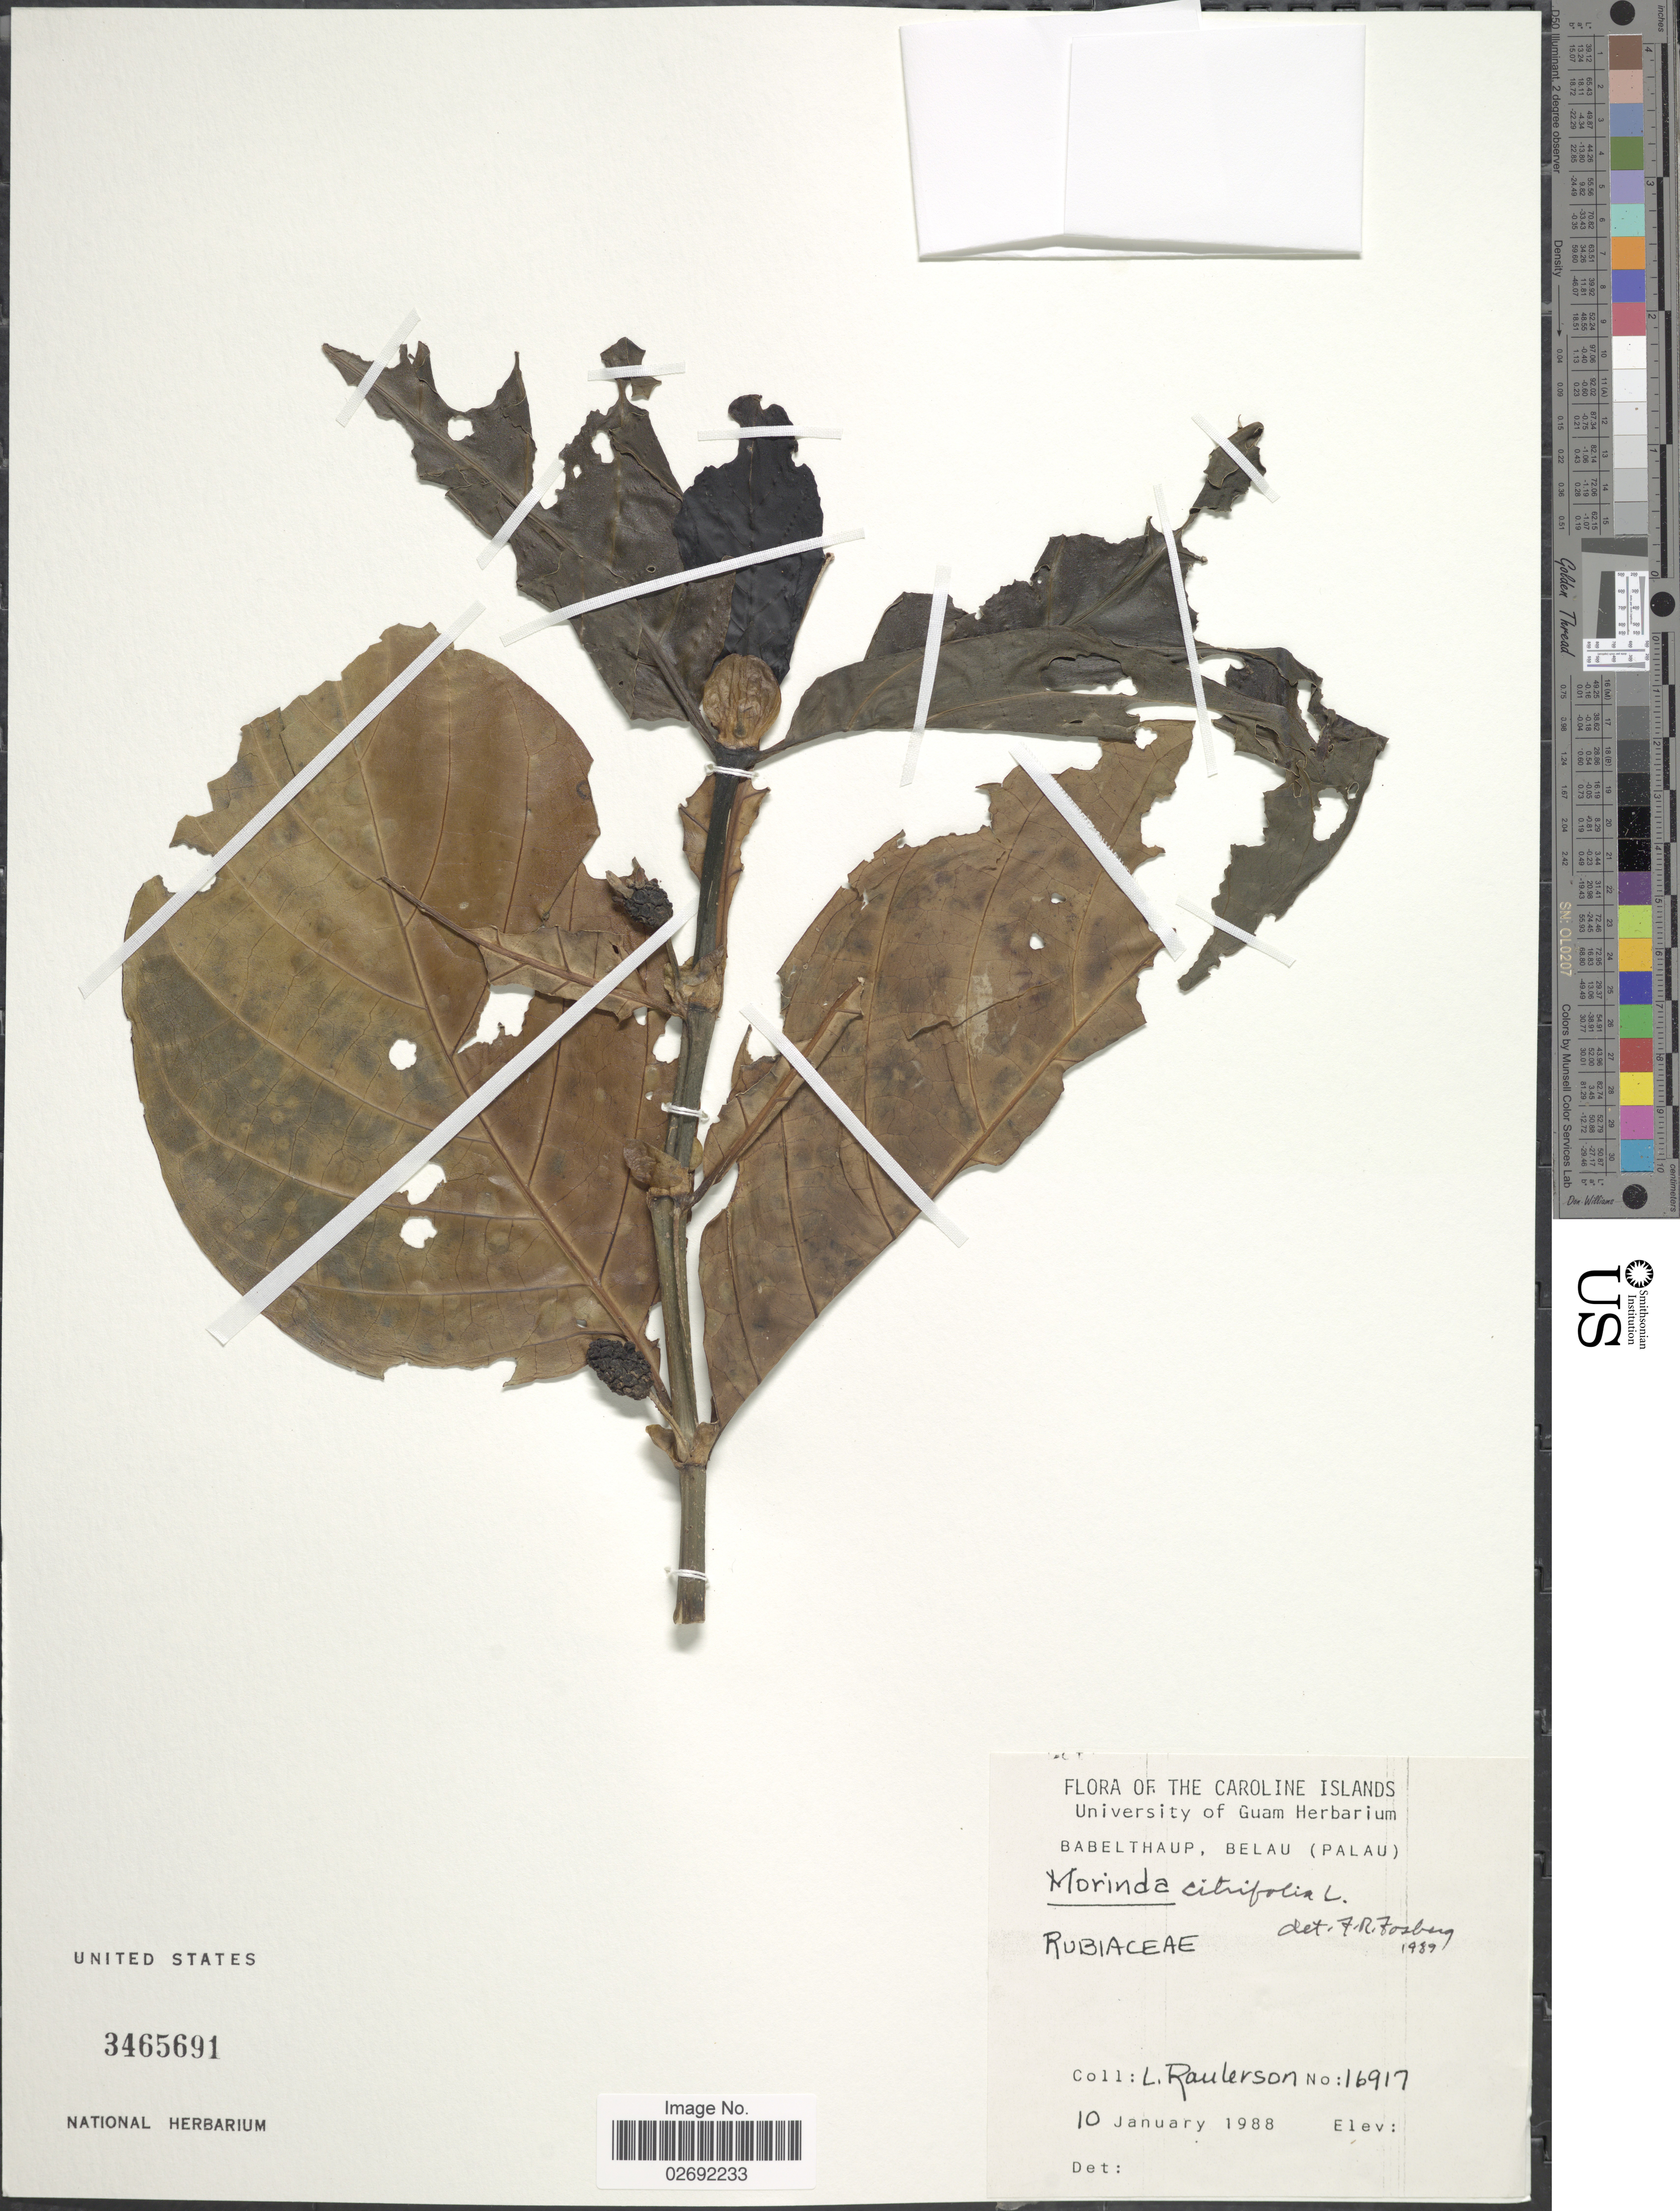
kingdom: Plantae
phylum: Tracheophyta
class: Magnoliopsida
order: Gentianales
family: Rubiaceae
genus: Morinda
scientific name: Morinda citrifolia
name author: L.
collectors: L. Raulerson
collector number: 16917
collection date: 1988-01-10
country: Palau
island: Babeldaob [Babelthuap]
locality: Caroline Islands. Babelthaup, Belau (Palau)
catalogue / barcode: US 3465691